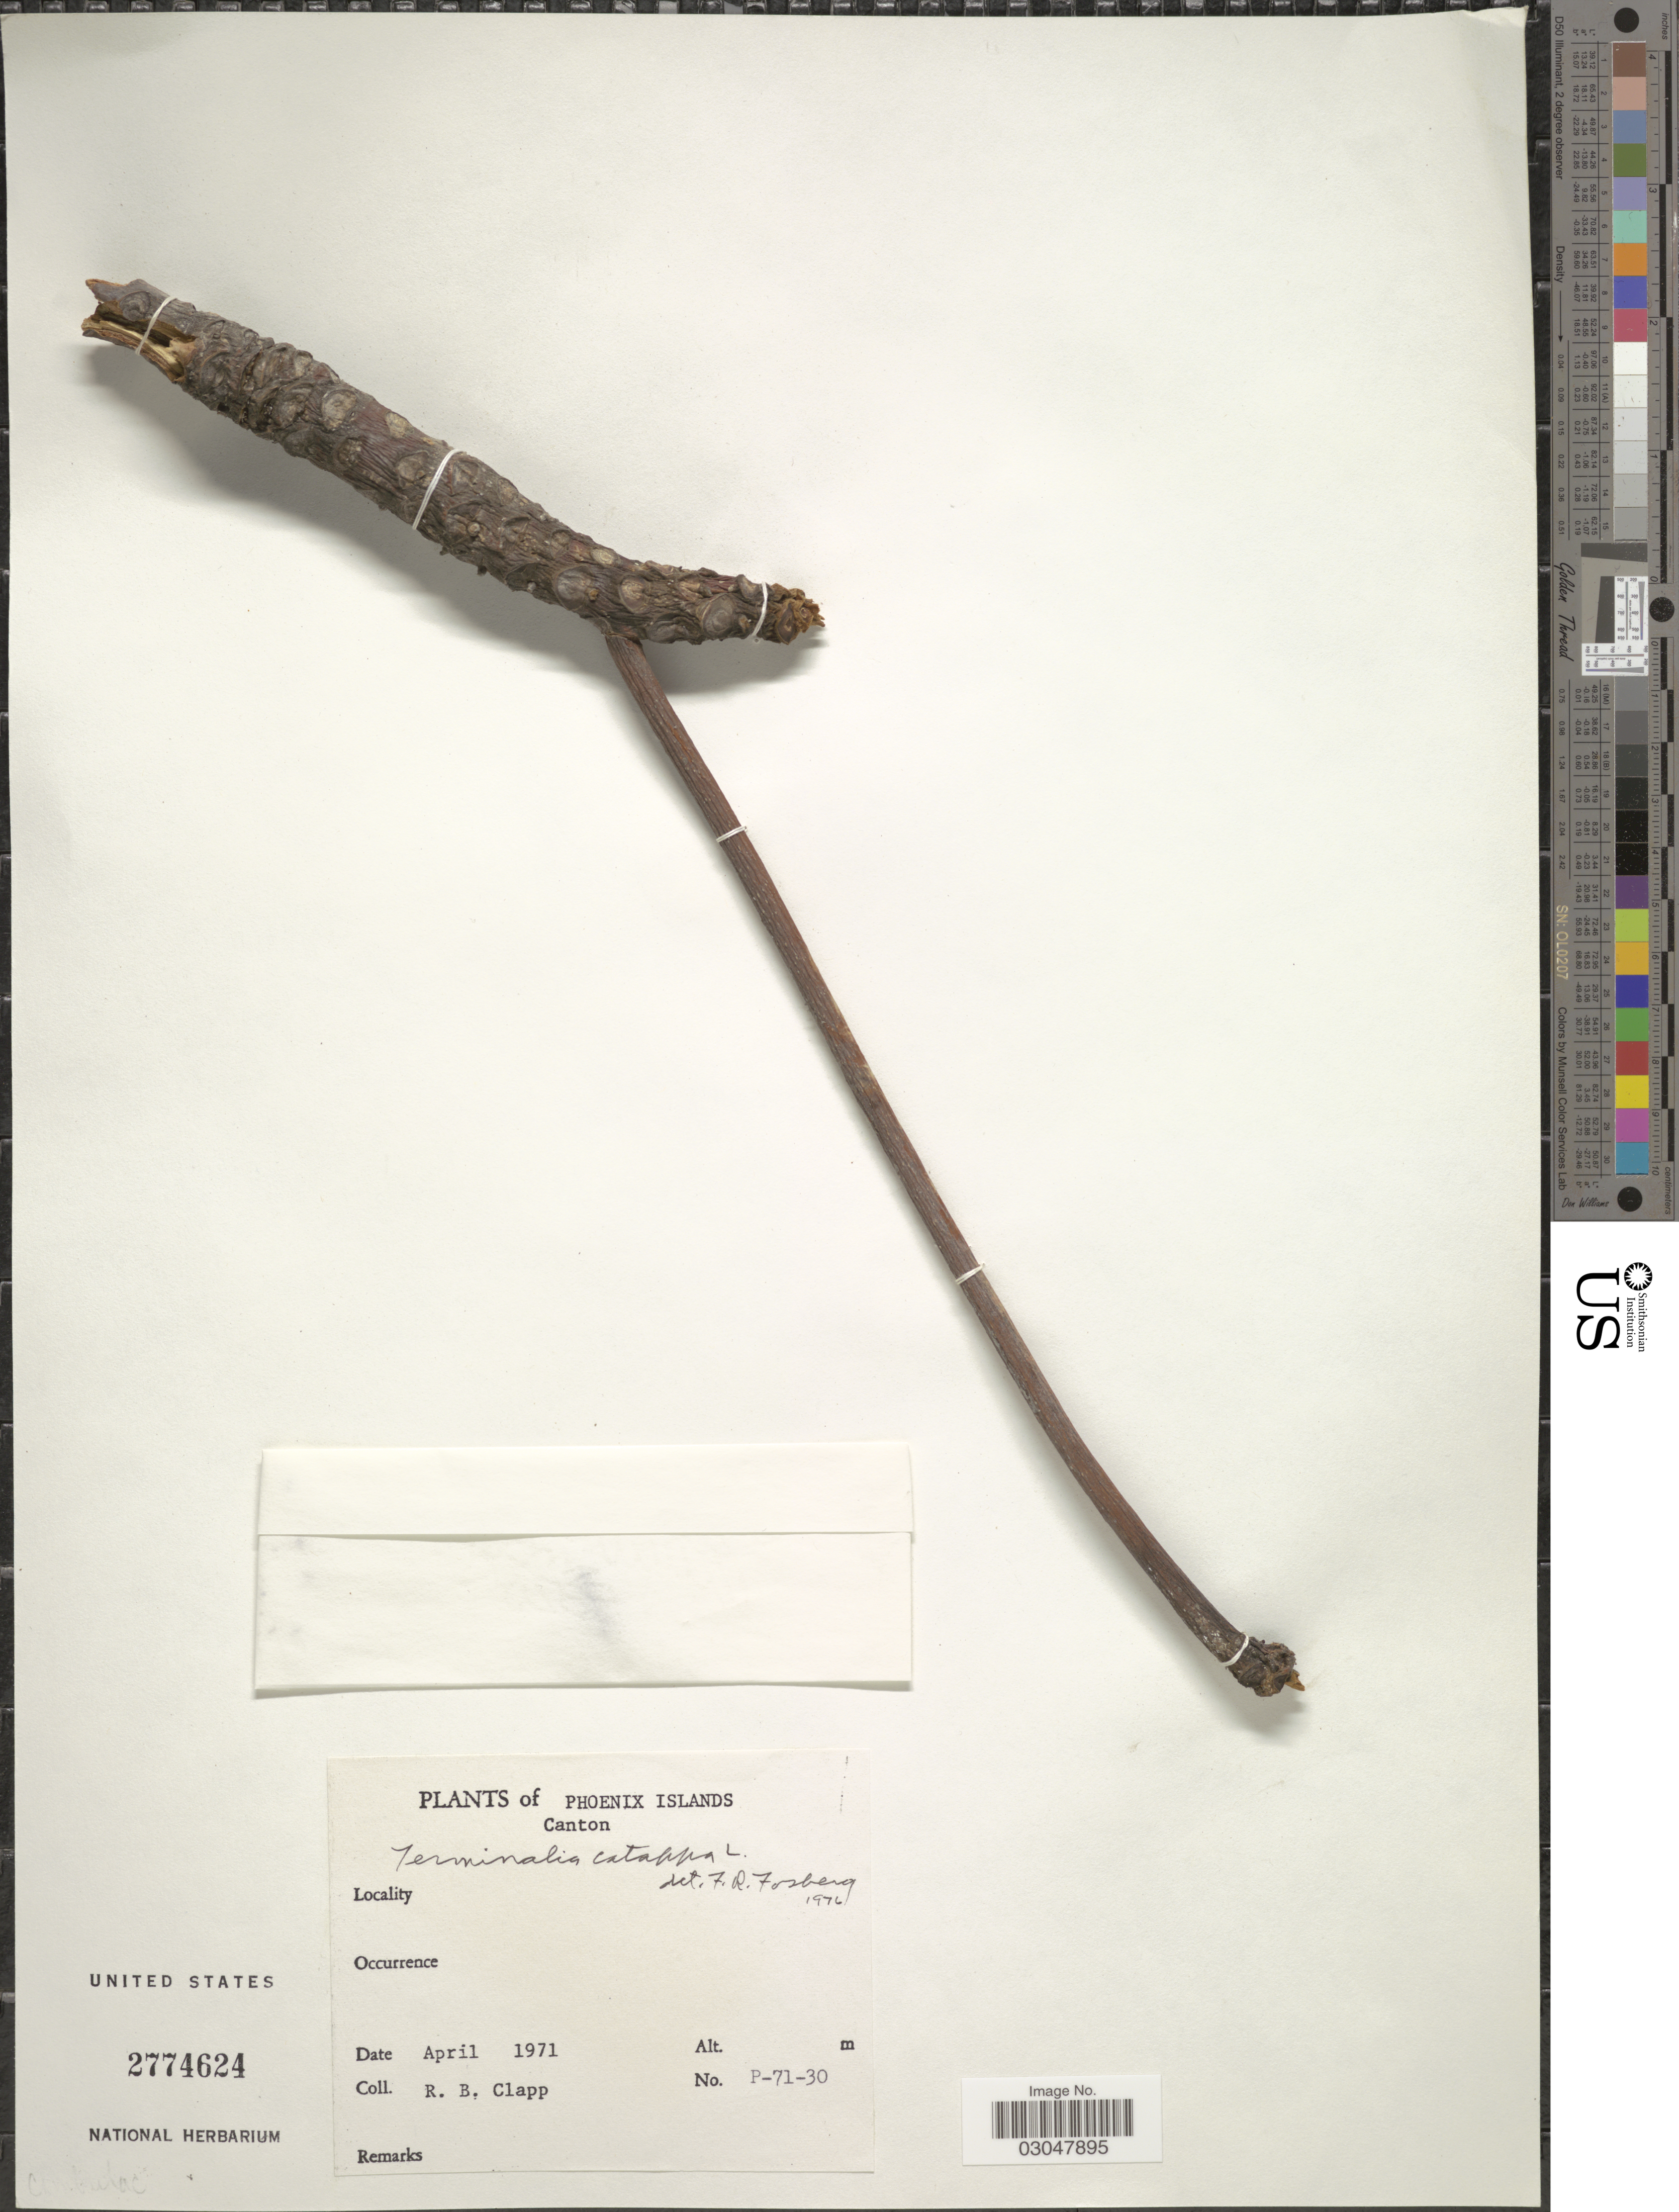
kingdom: Plantae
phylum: Tracheophyta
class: Magnoliopsida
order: Myrtales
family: Combretaceae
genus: Terminalia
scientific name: Terminalia catappa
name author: L.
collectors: R. B. Clapp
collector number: P-71-30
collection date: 1971-04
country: Kiribati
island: Kanton [Canton] Atoll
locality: Phoenix Islands. Canton.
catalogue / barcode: US 2774624